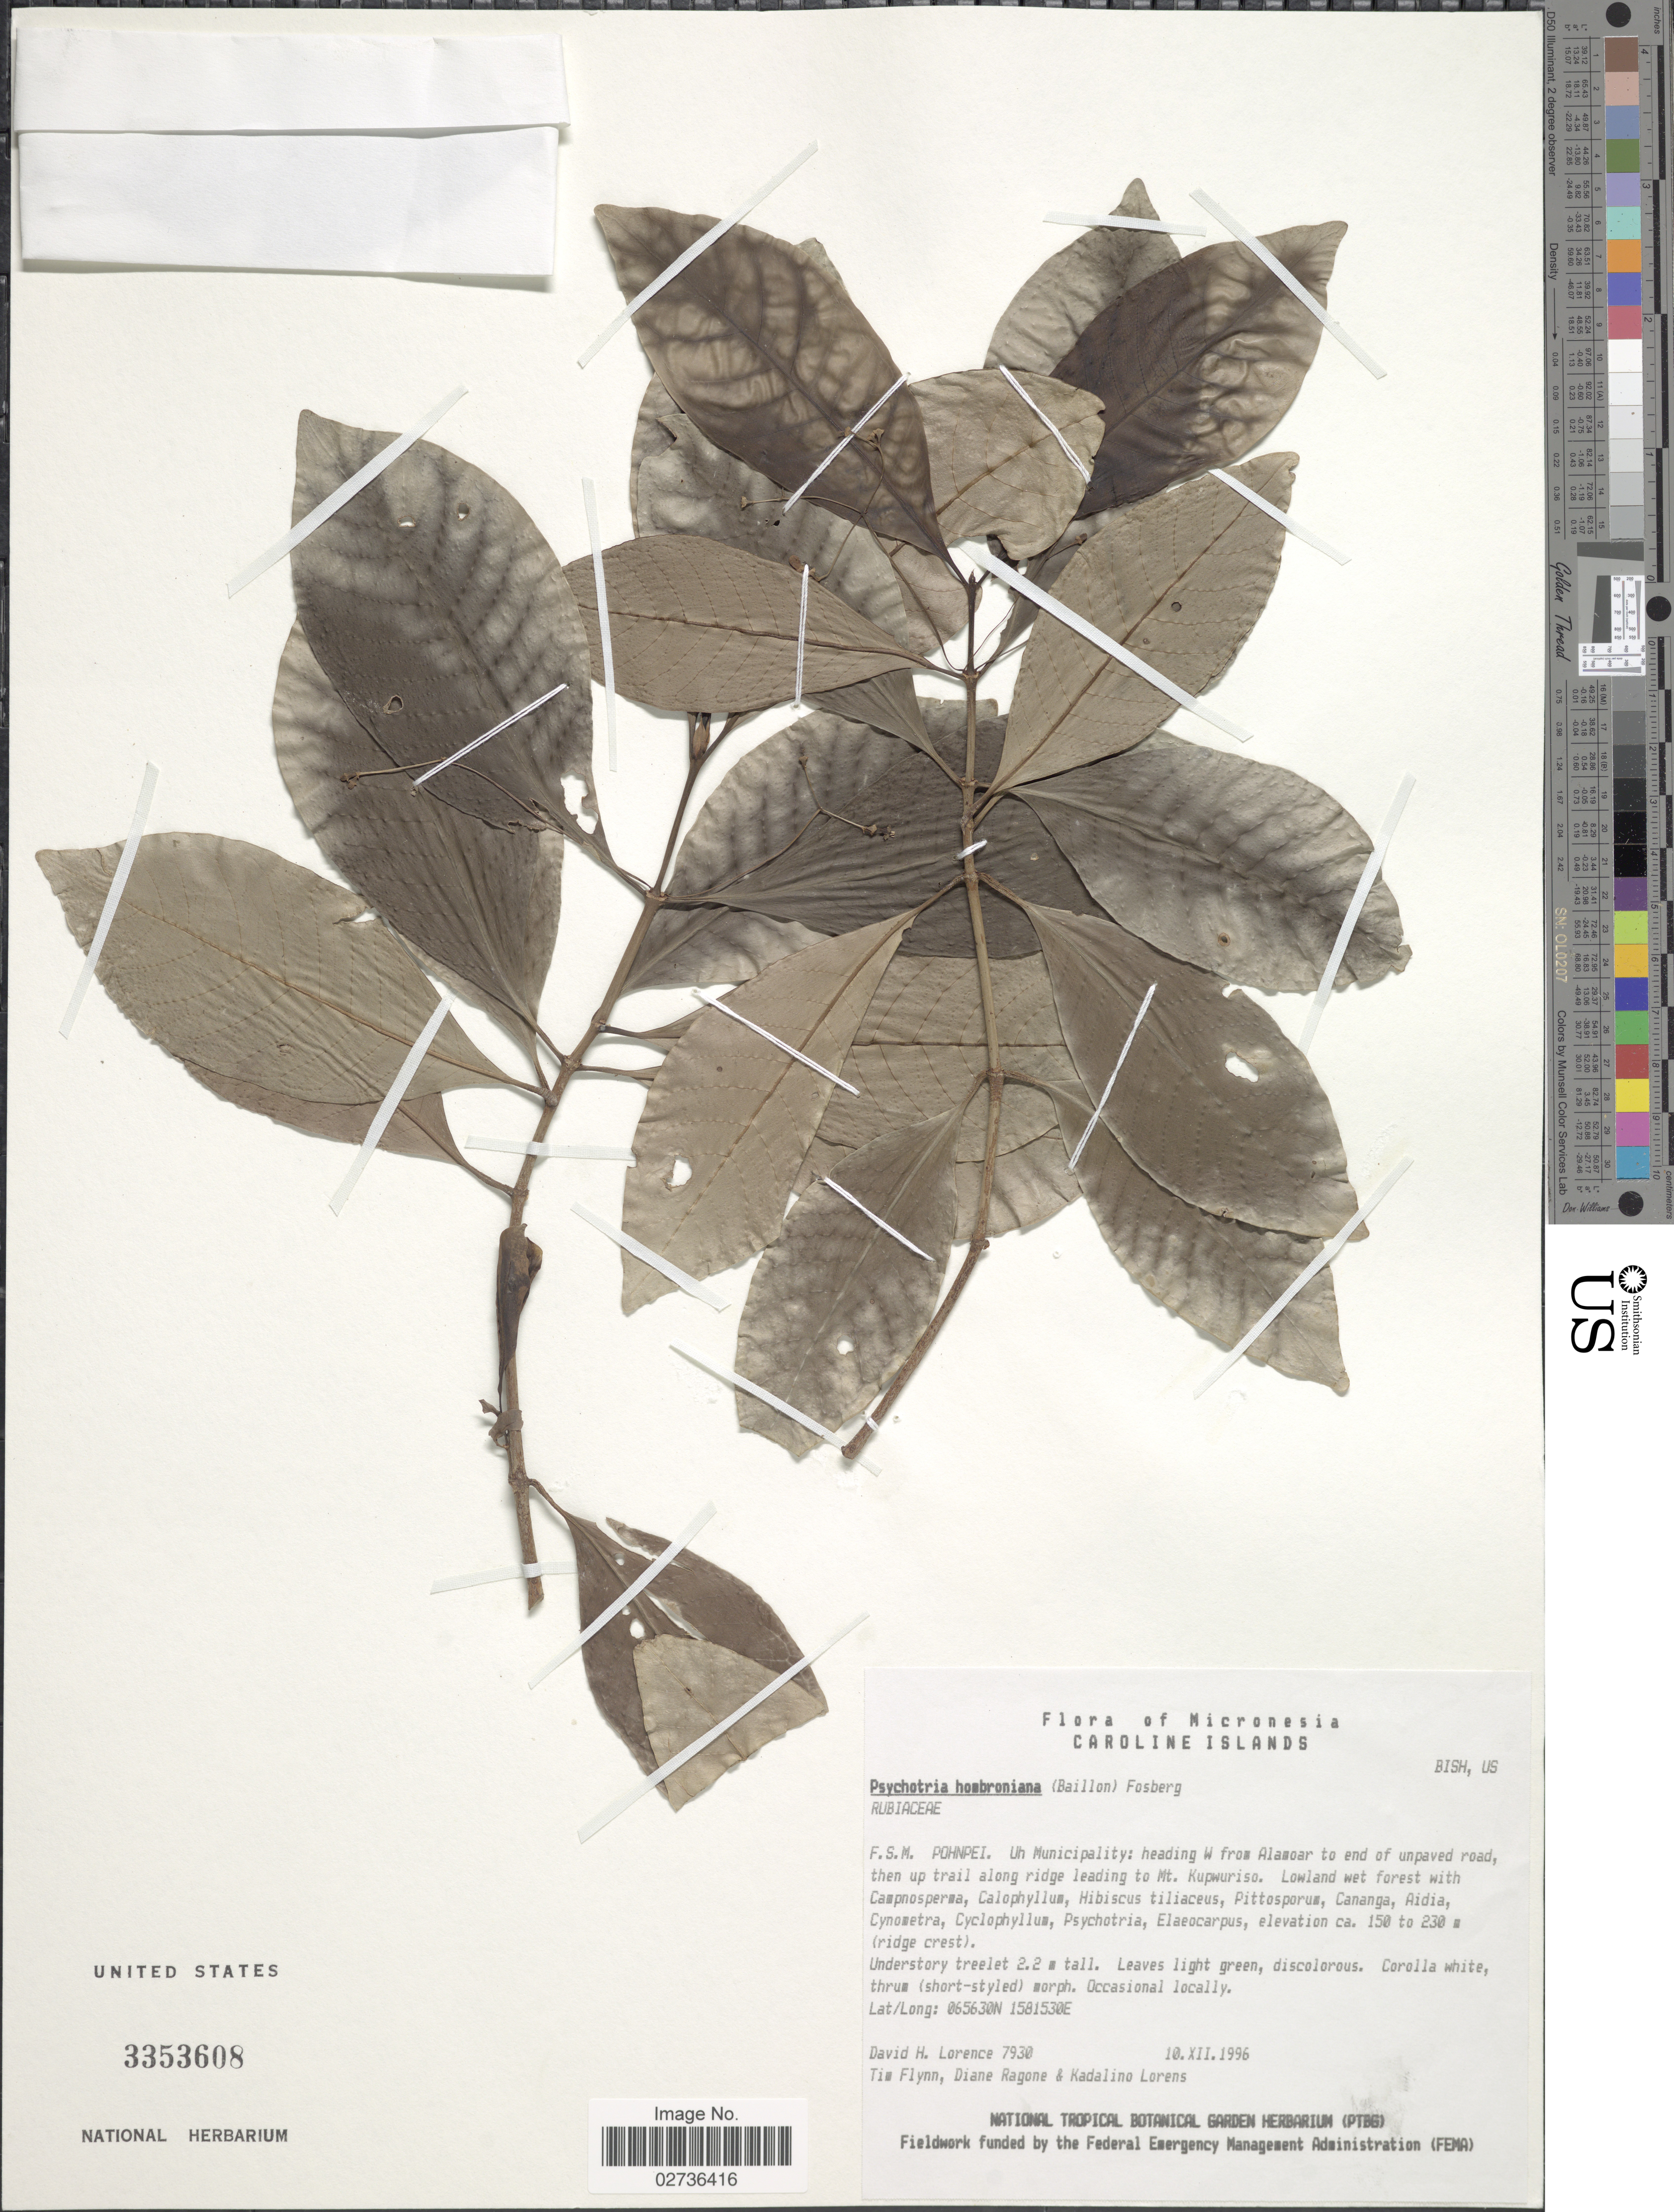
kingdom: Plantae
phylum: Tracheophyta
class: Magnoliopsida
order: Gentianales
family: Rubiaceae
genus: Psychotria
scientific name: Psychotria hombroniana var. squarrosa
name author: (Valeton) Fosberg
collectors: D. Lorence, T. Flynn, D. Ragone & K. Lorens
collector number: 7930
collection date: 1996-12-10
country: Micronesia, Federated States of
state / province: Pohnpei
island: Pohnpei [Ponape]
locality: F.S.M., Pohnpei: Uh Municipality: heading W from Alamoar to end of unpaved road, then up trail along ridge leading to Mt. Kupwuriso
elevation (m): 150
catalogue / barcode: US 3353608